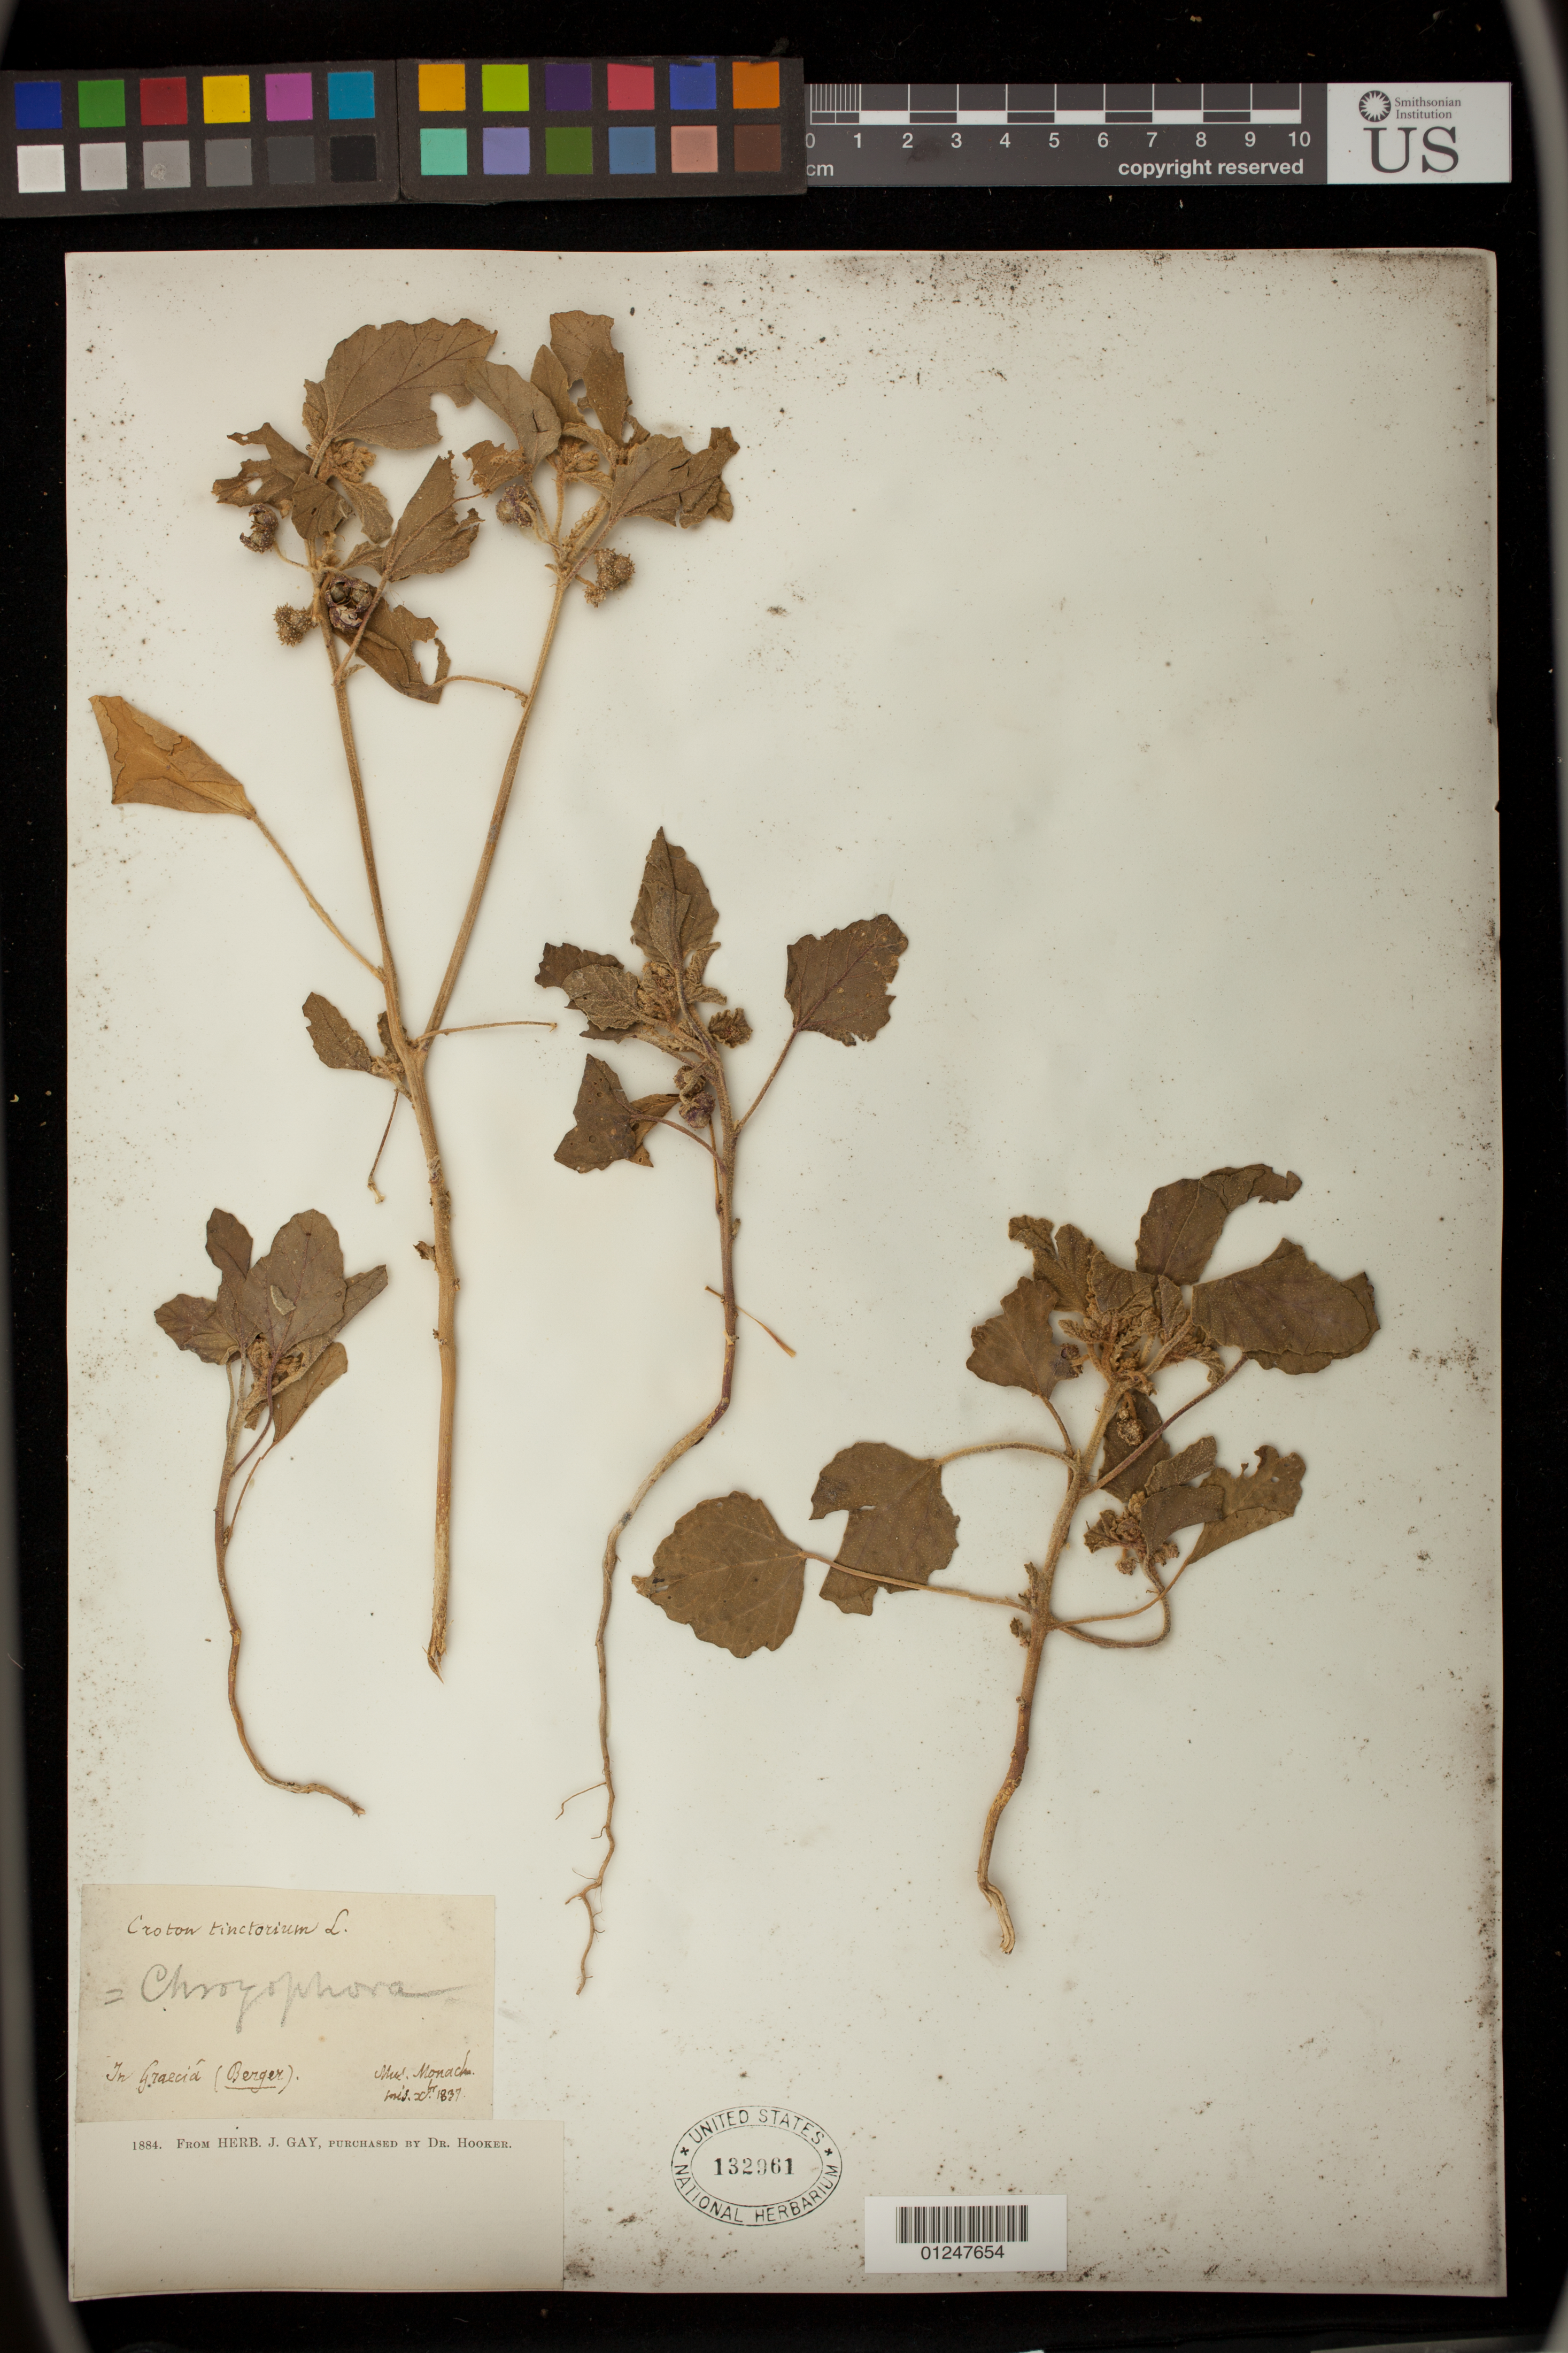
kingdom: Plantae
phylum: Tracheophyta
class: Magnoliopsida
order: Malpighiales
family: Euphorbiaceae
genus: Chrozophora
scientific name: Chrozophora tinctoria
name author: (L.) A. Juss.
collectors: -. Monach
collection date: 1837-10-01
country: Greece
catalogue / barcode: US 132961